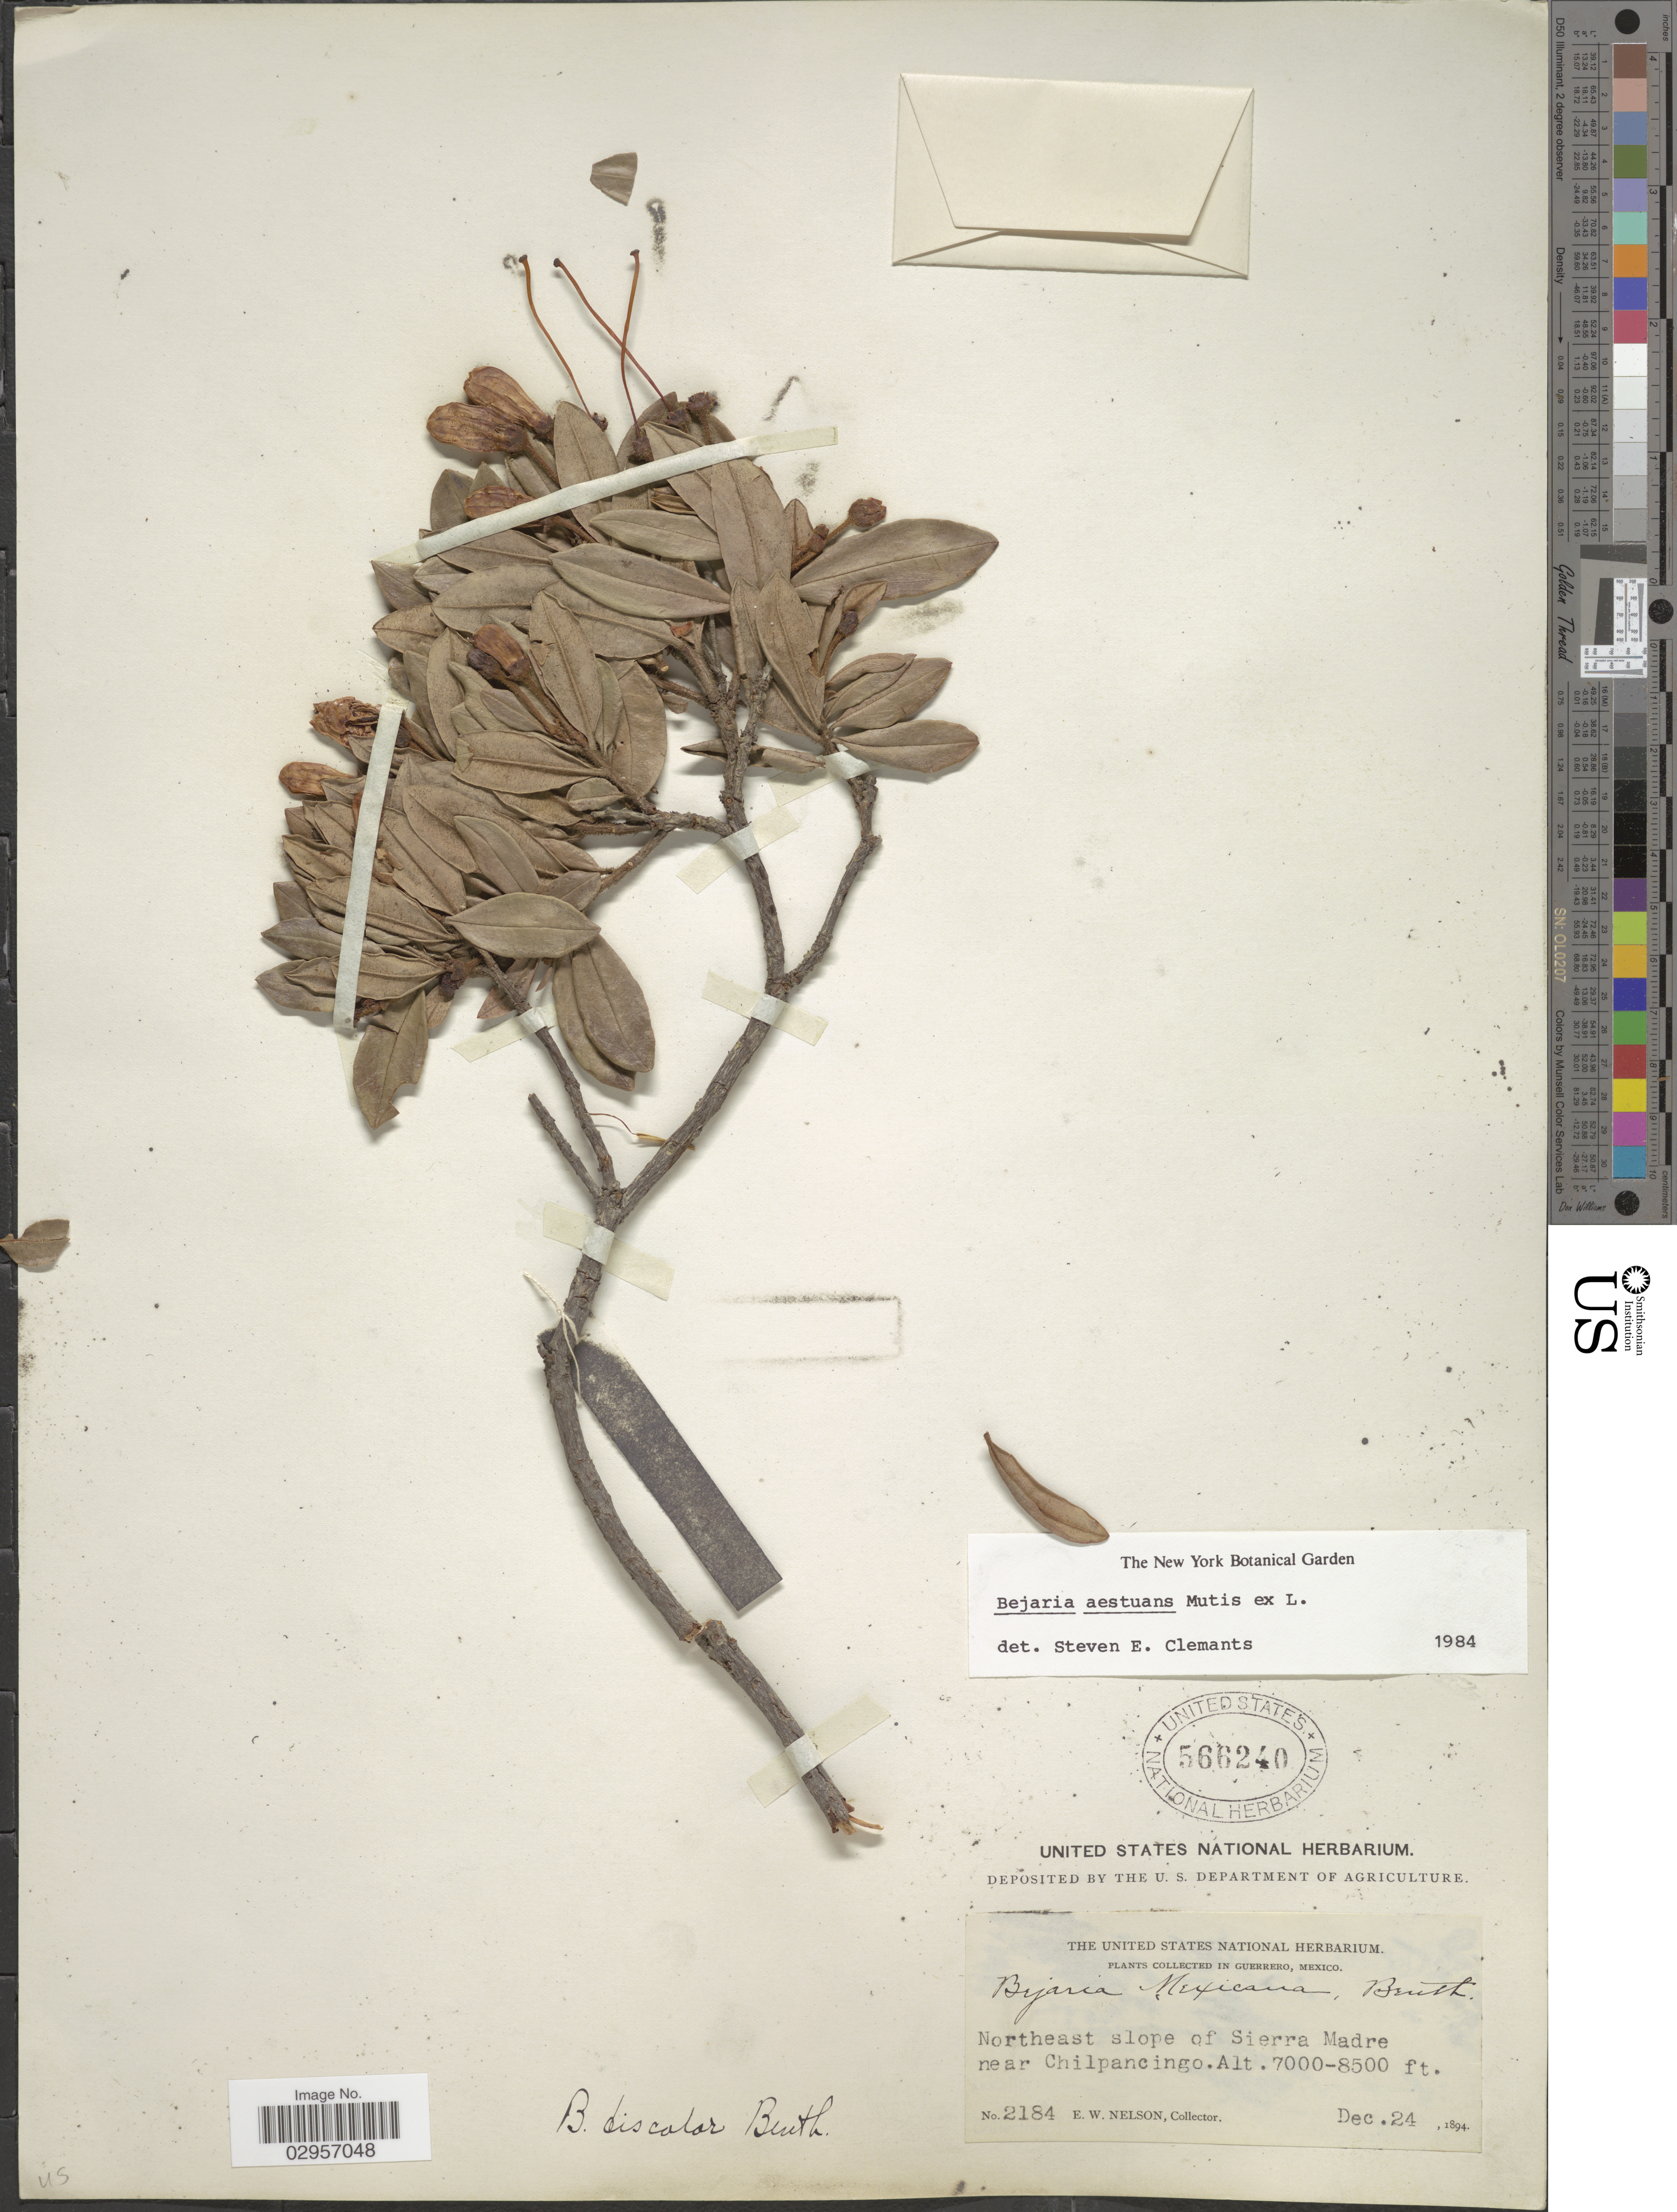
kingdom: Plantae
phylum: Tracheophyta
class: Magnoliopsida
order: Ericales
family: Ericaceae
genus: Befaria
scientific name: Befaria aestuans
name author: Mutis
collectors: E. W. Nelson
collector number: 2184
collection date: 1894-12-24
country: Mexico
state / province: Guerrero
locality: Northeast slope of Sierra Madre, near Chilpancingo.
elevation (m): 2134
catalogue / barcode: US 566240